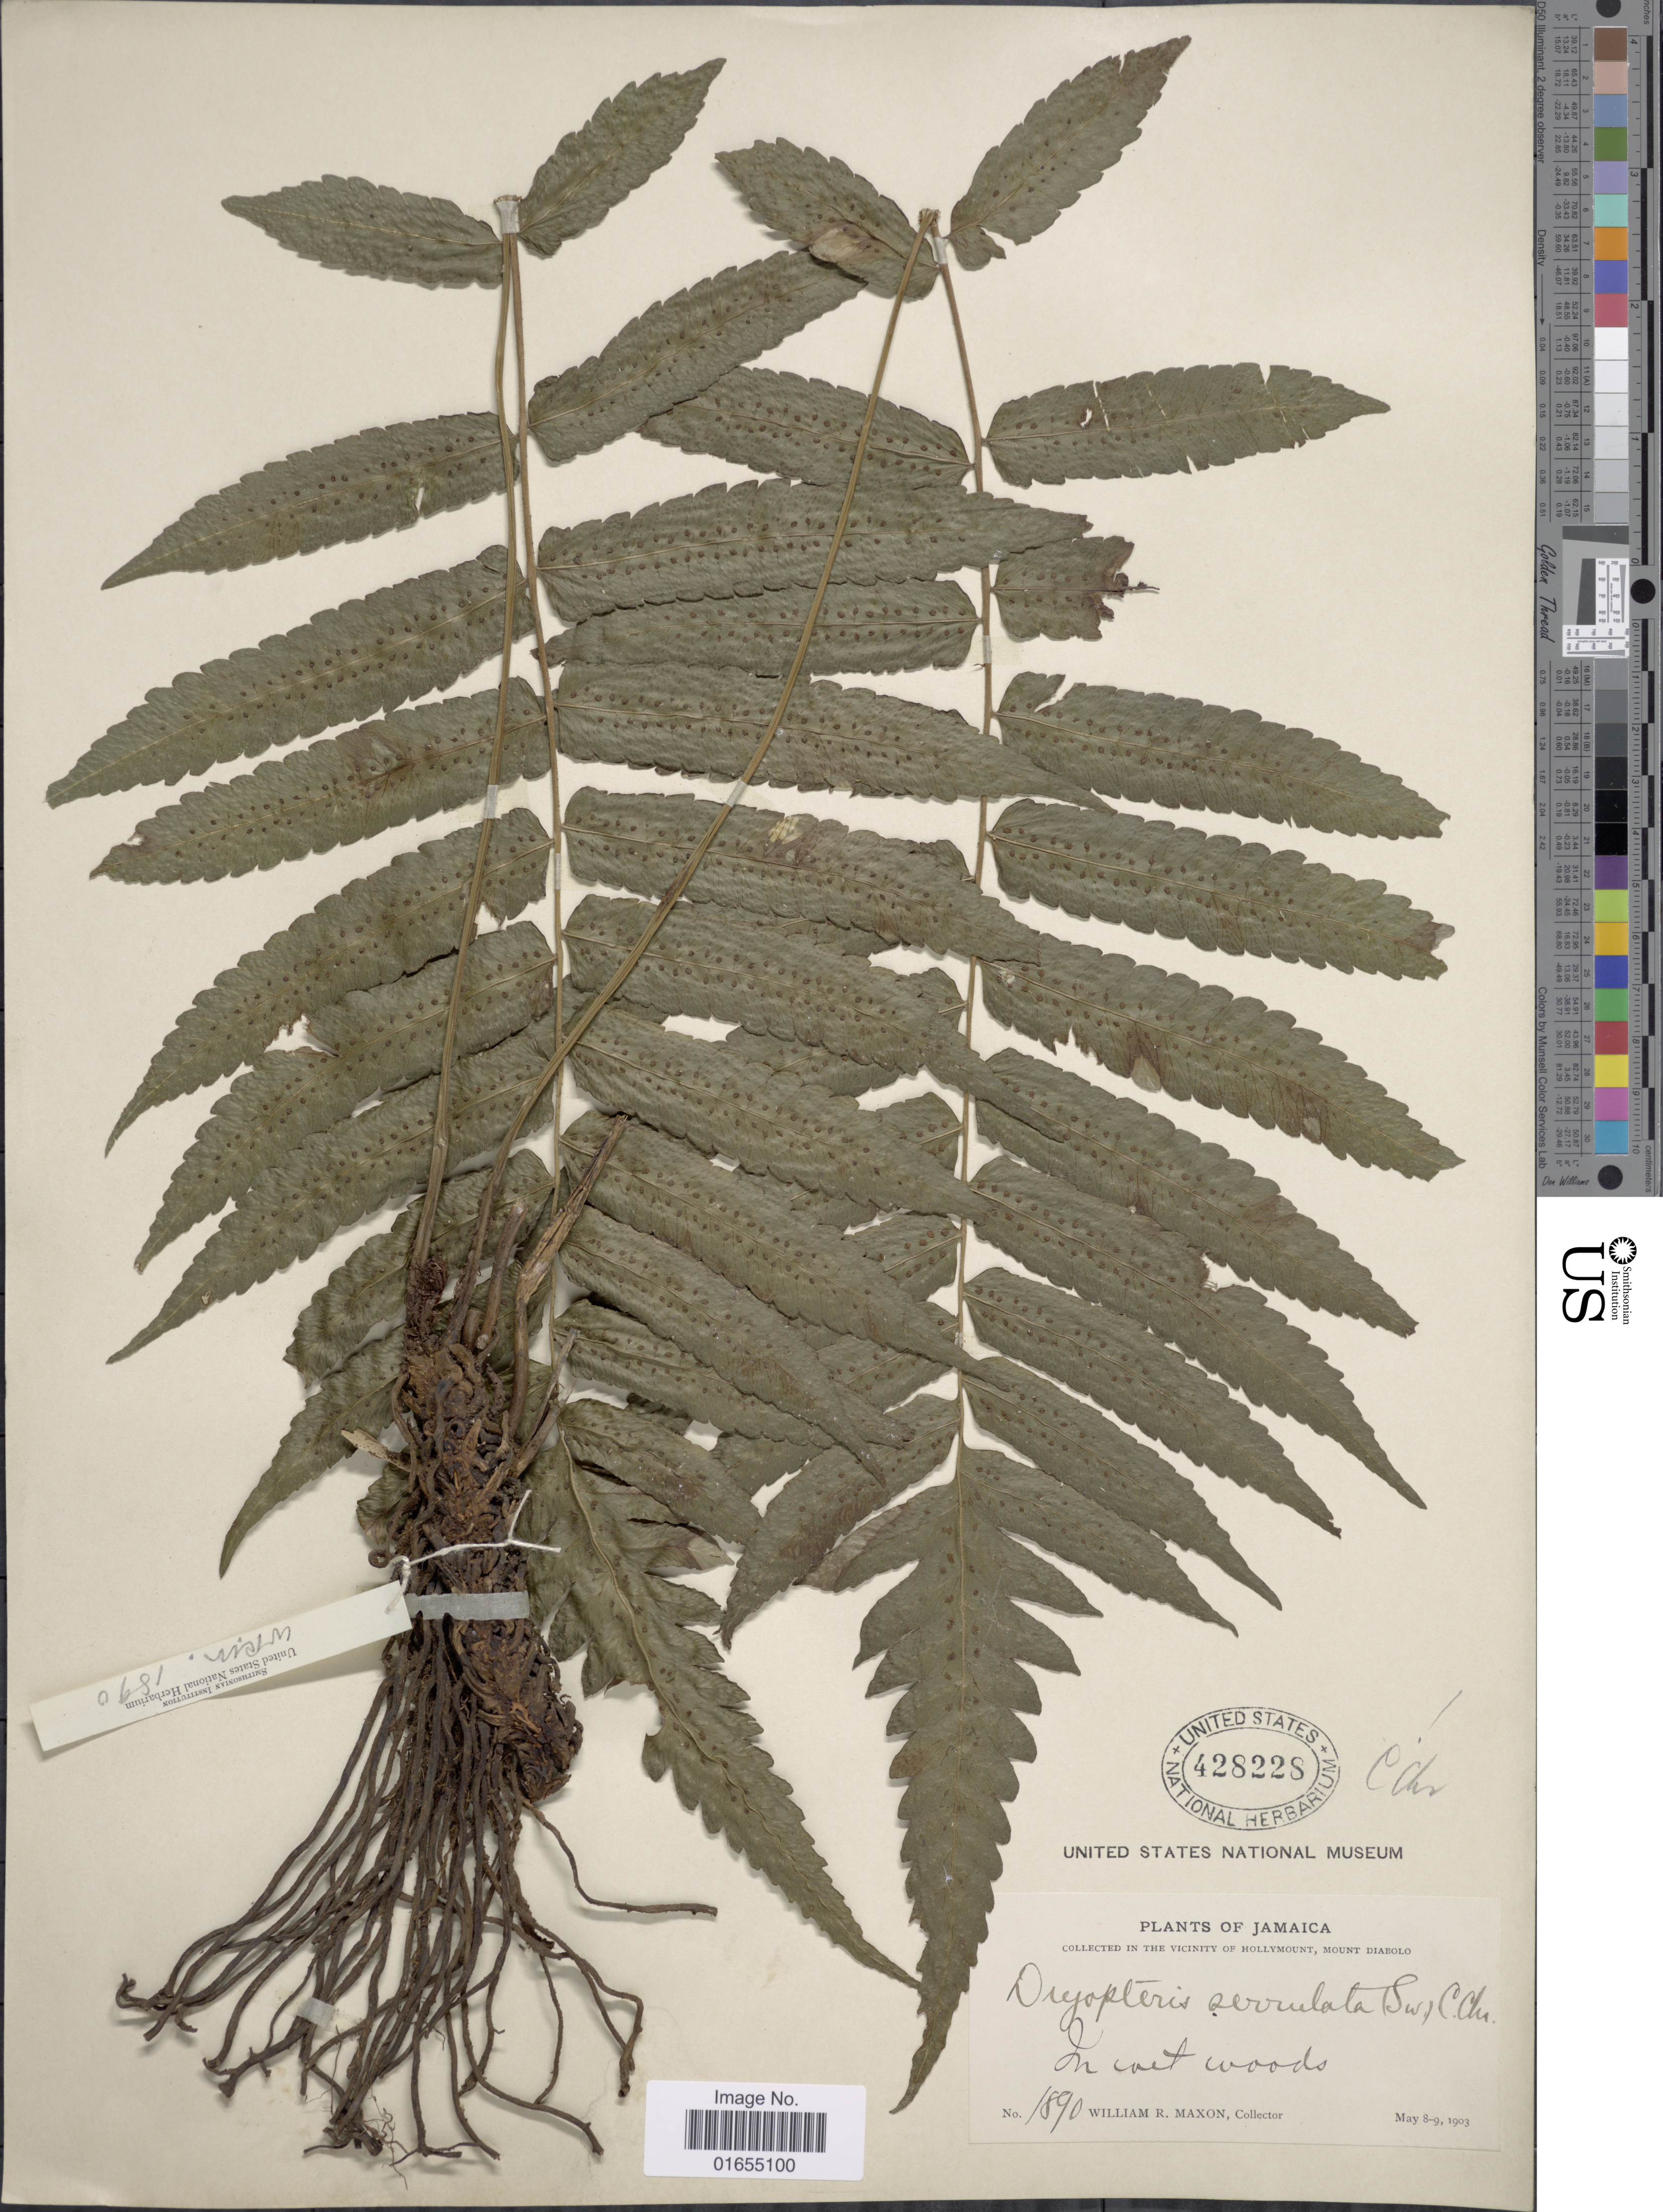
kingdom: Plantae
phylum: Tracheophyta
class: Polypodiopsida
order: Polypodiales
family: Thelypteridaceae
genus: Goniopteris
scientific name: Goniopteris serrulata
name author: (Sw.) J. Sm.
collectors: W. R. Maxon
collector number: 1890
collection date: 1903-05-08/1903-05-09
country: Jamaica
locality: Vicinity of Hollymouny, Mount Diabolo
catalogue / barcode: US 428228